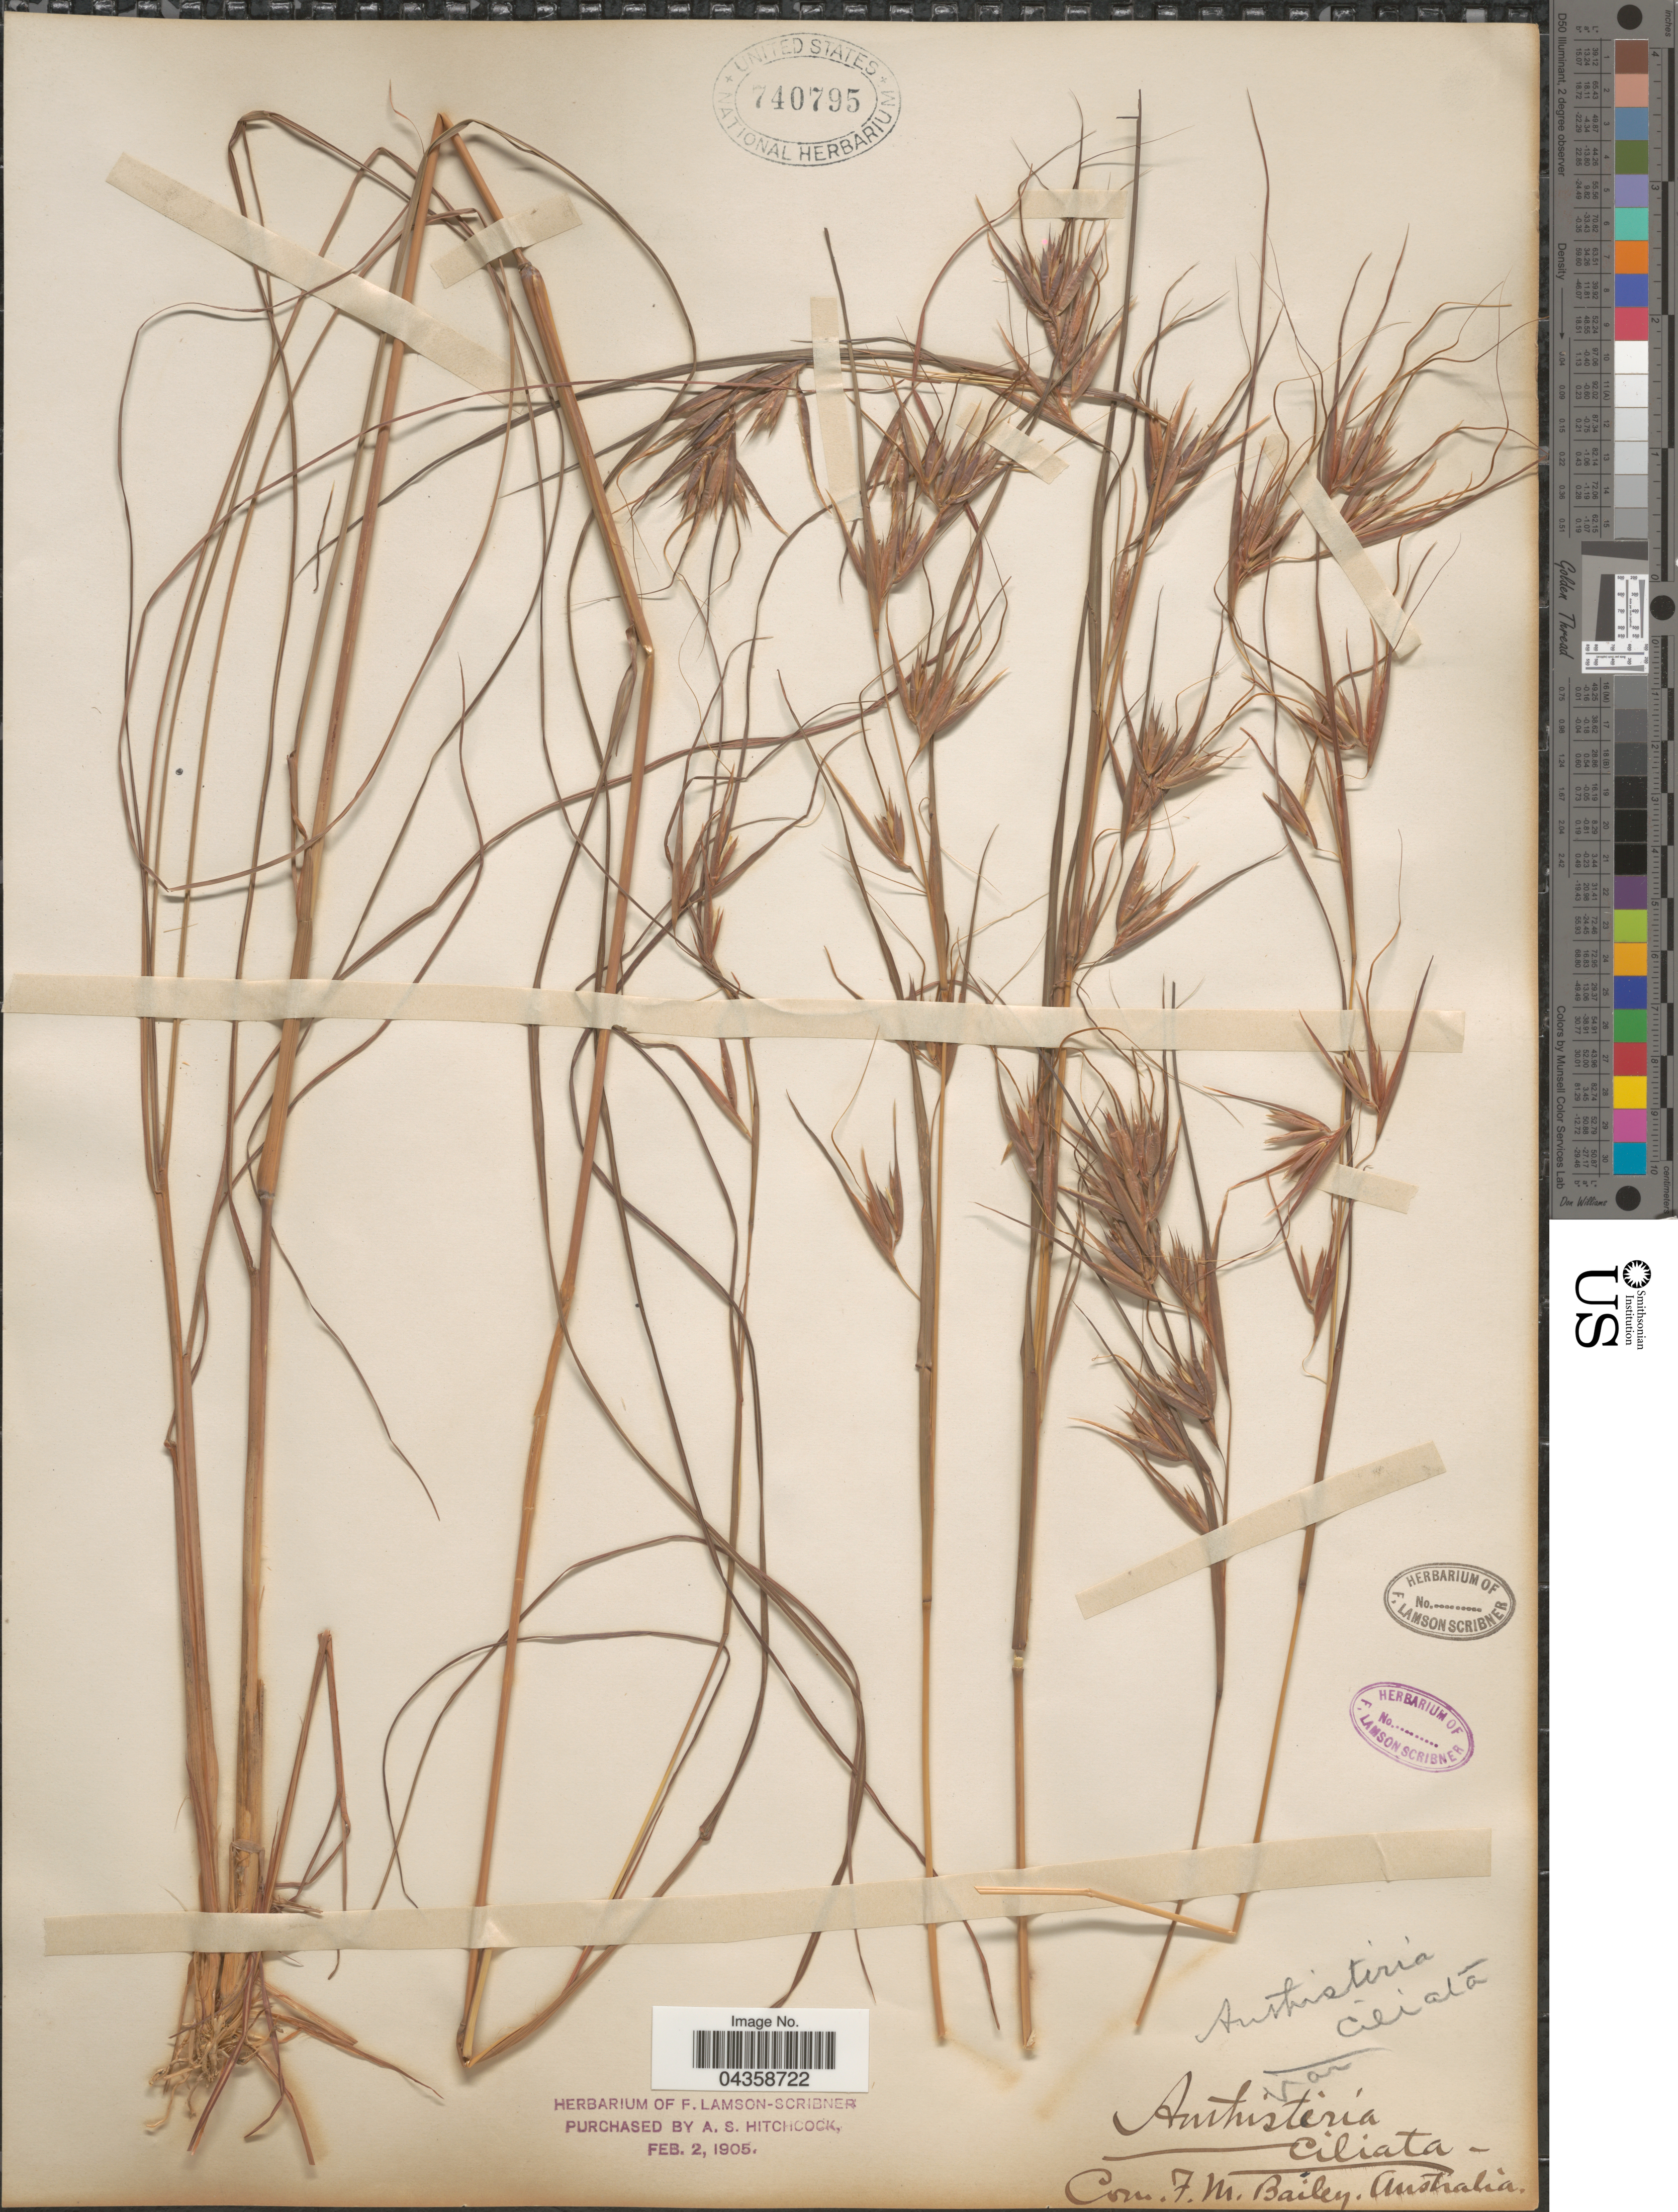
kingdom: Plantae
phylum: Tracheophyta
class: Liliopsida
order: Poales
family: Poaceae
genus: Themeda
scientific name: Themeda triandra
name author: Forssk.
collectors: ex herb. F. Lamson Scribner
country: Australia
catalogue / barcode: US 740795